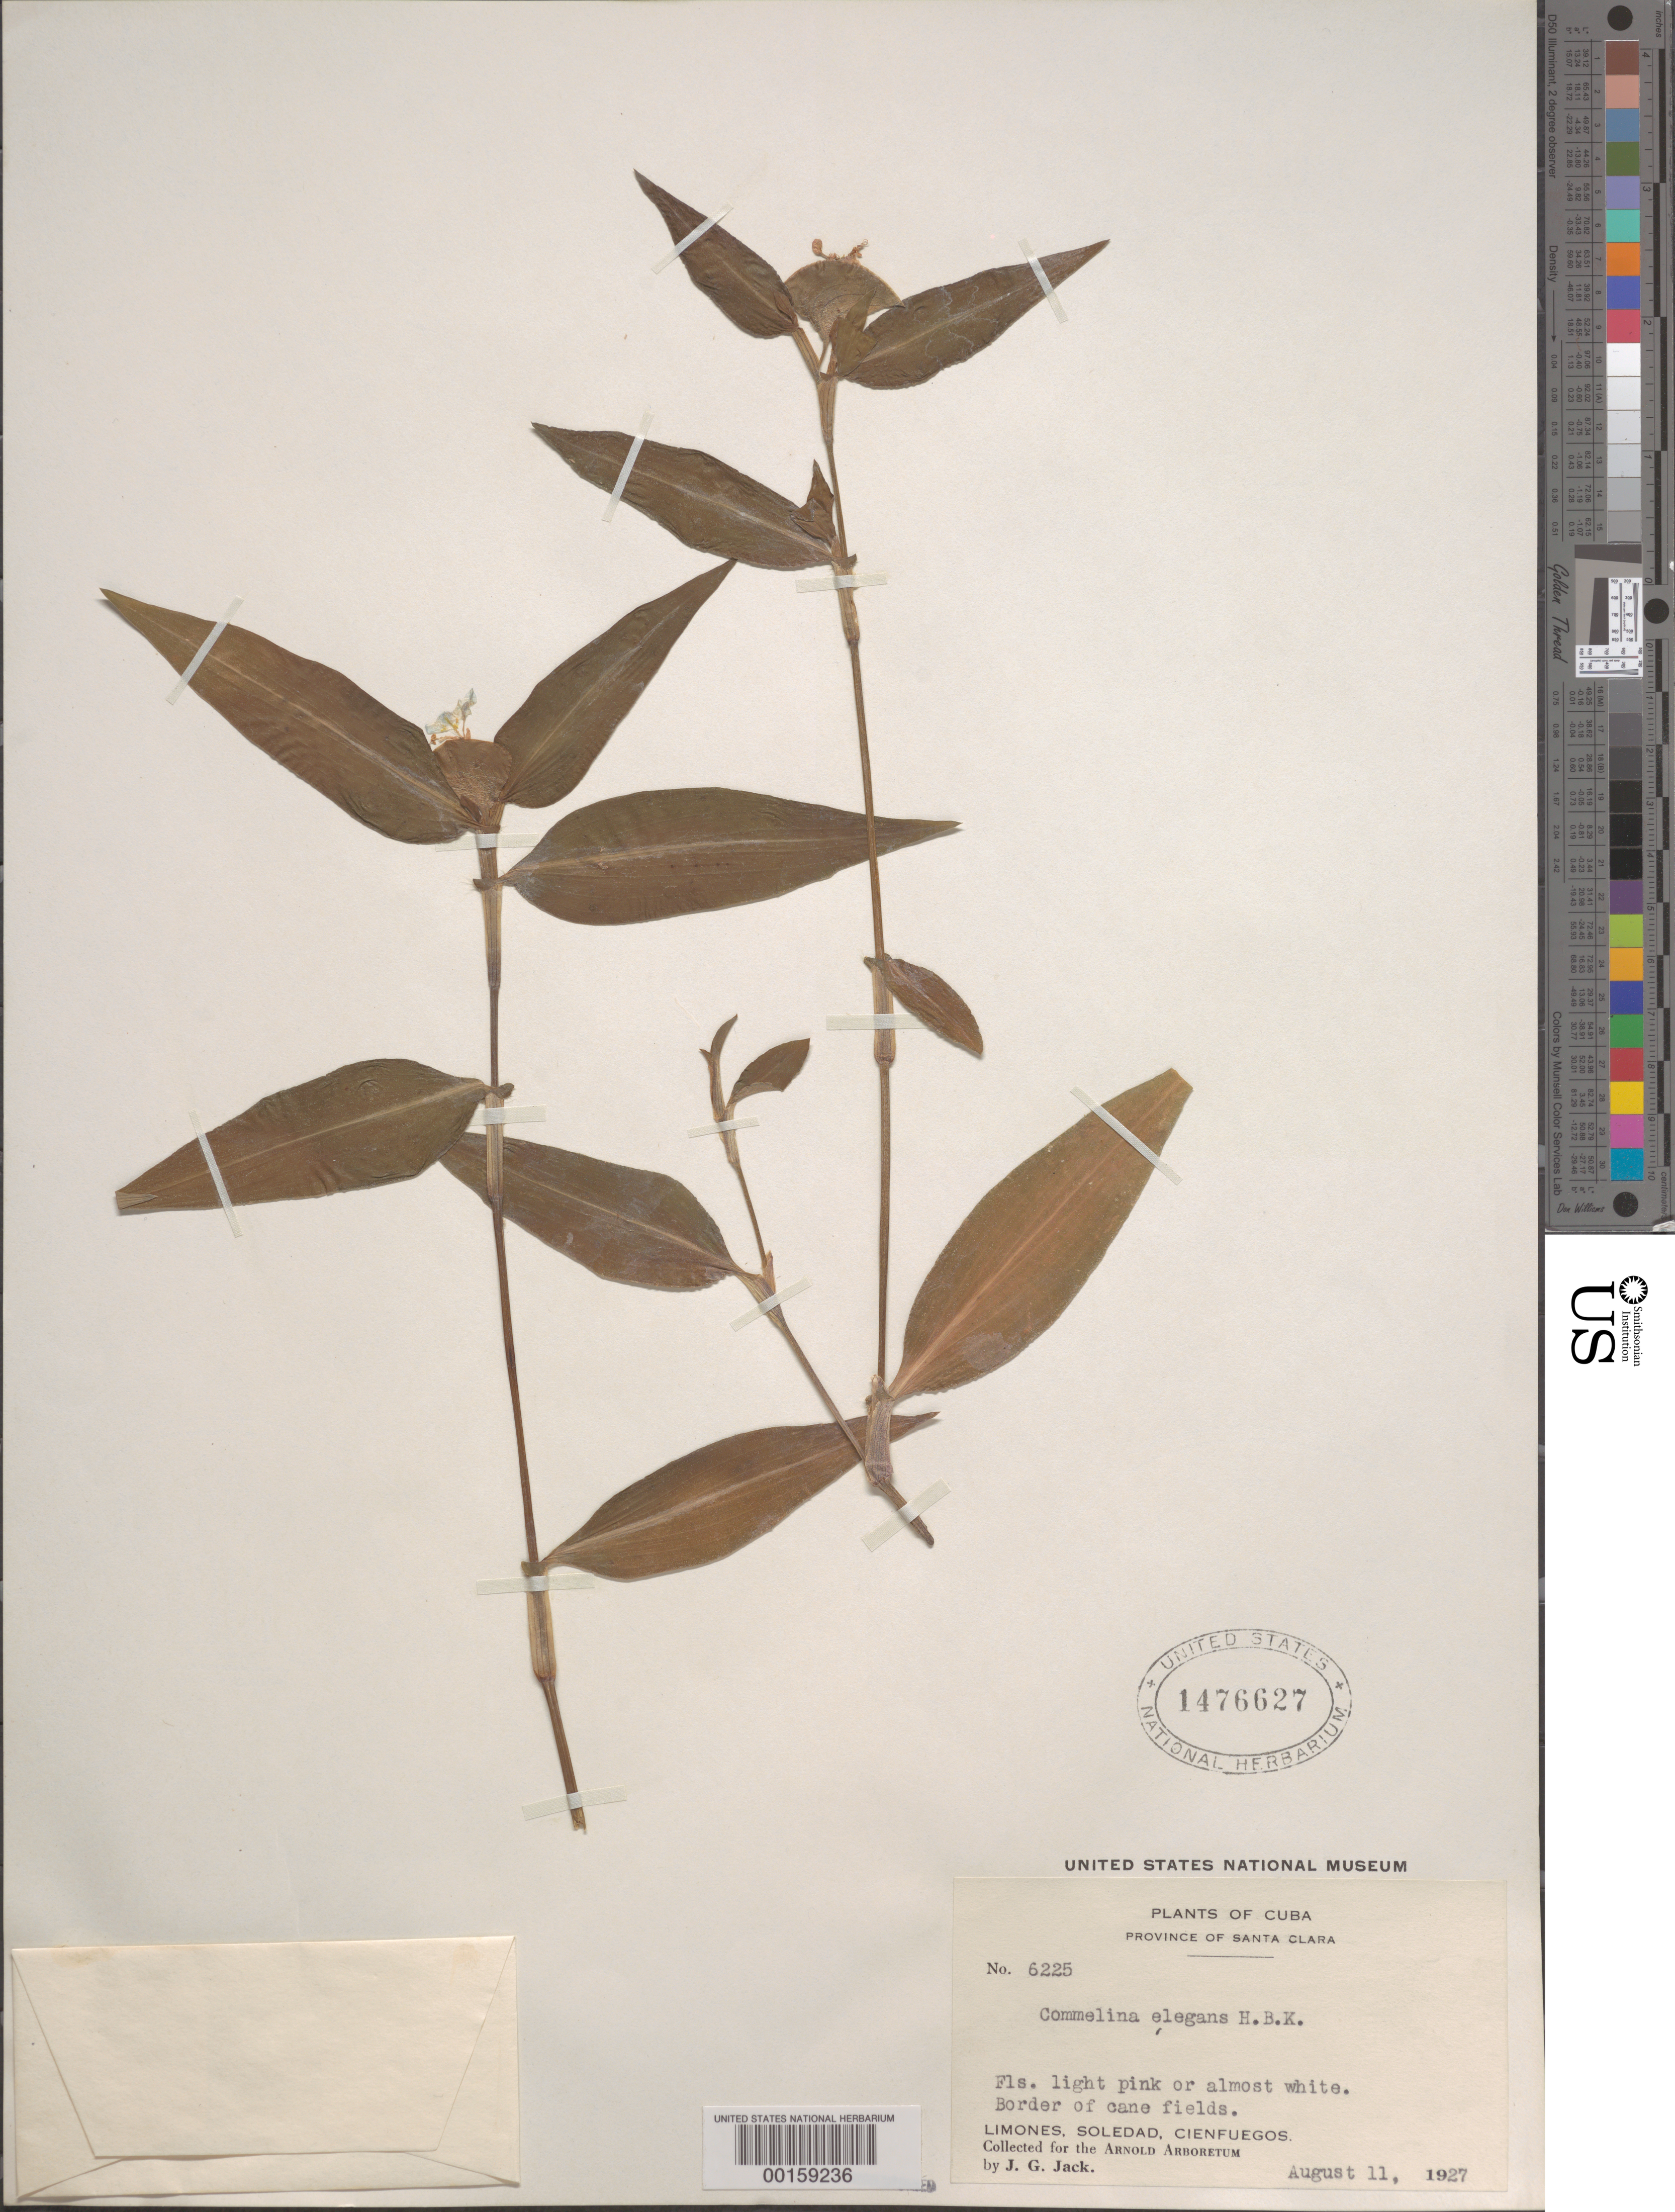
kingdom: Plantae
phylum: Tracheophyta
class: Liliopsida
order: Commelinales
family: Commelinaceae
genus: Commelina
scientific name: Commelina erecta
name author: L.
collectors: J. G. Jack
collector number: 6225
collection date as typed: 11 Aug 1927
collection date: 1927-08-11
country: Cuba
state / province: Oriente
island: Greater Antilles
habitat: Border of cane fields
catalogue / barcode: US 1476627